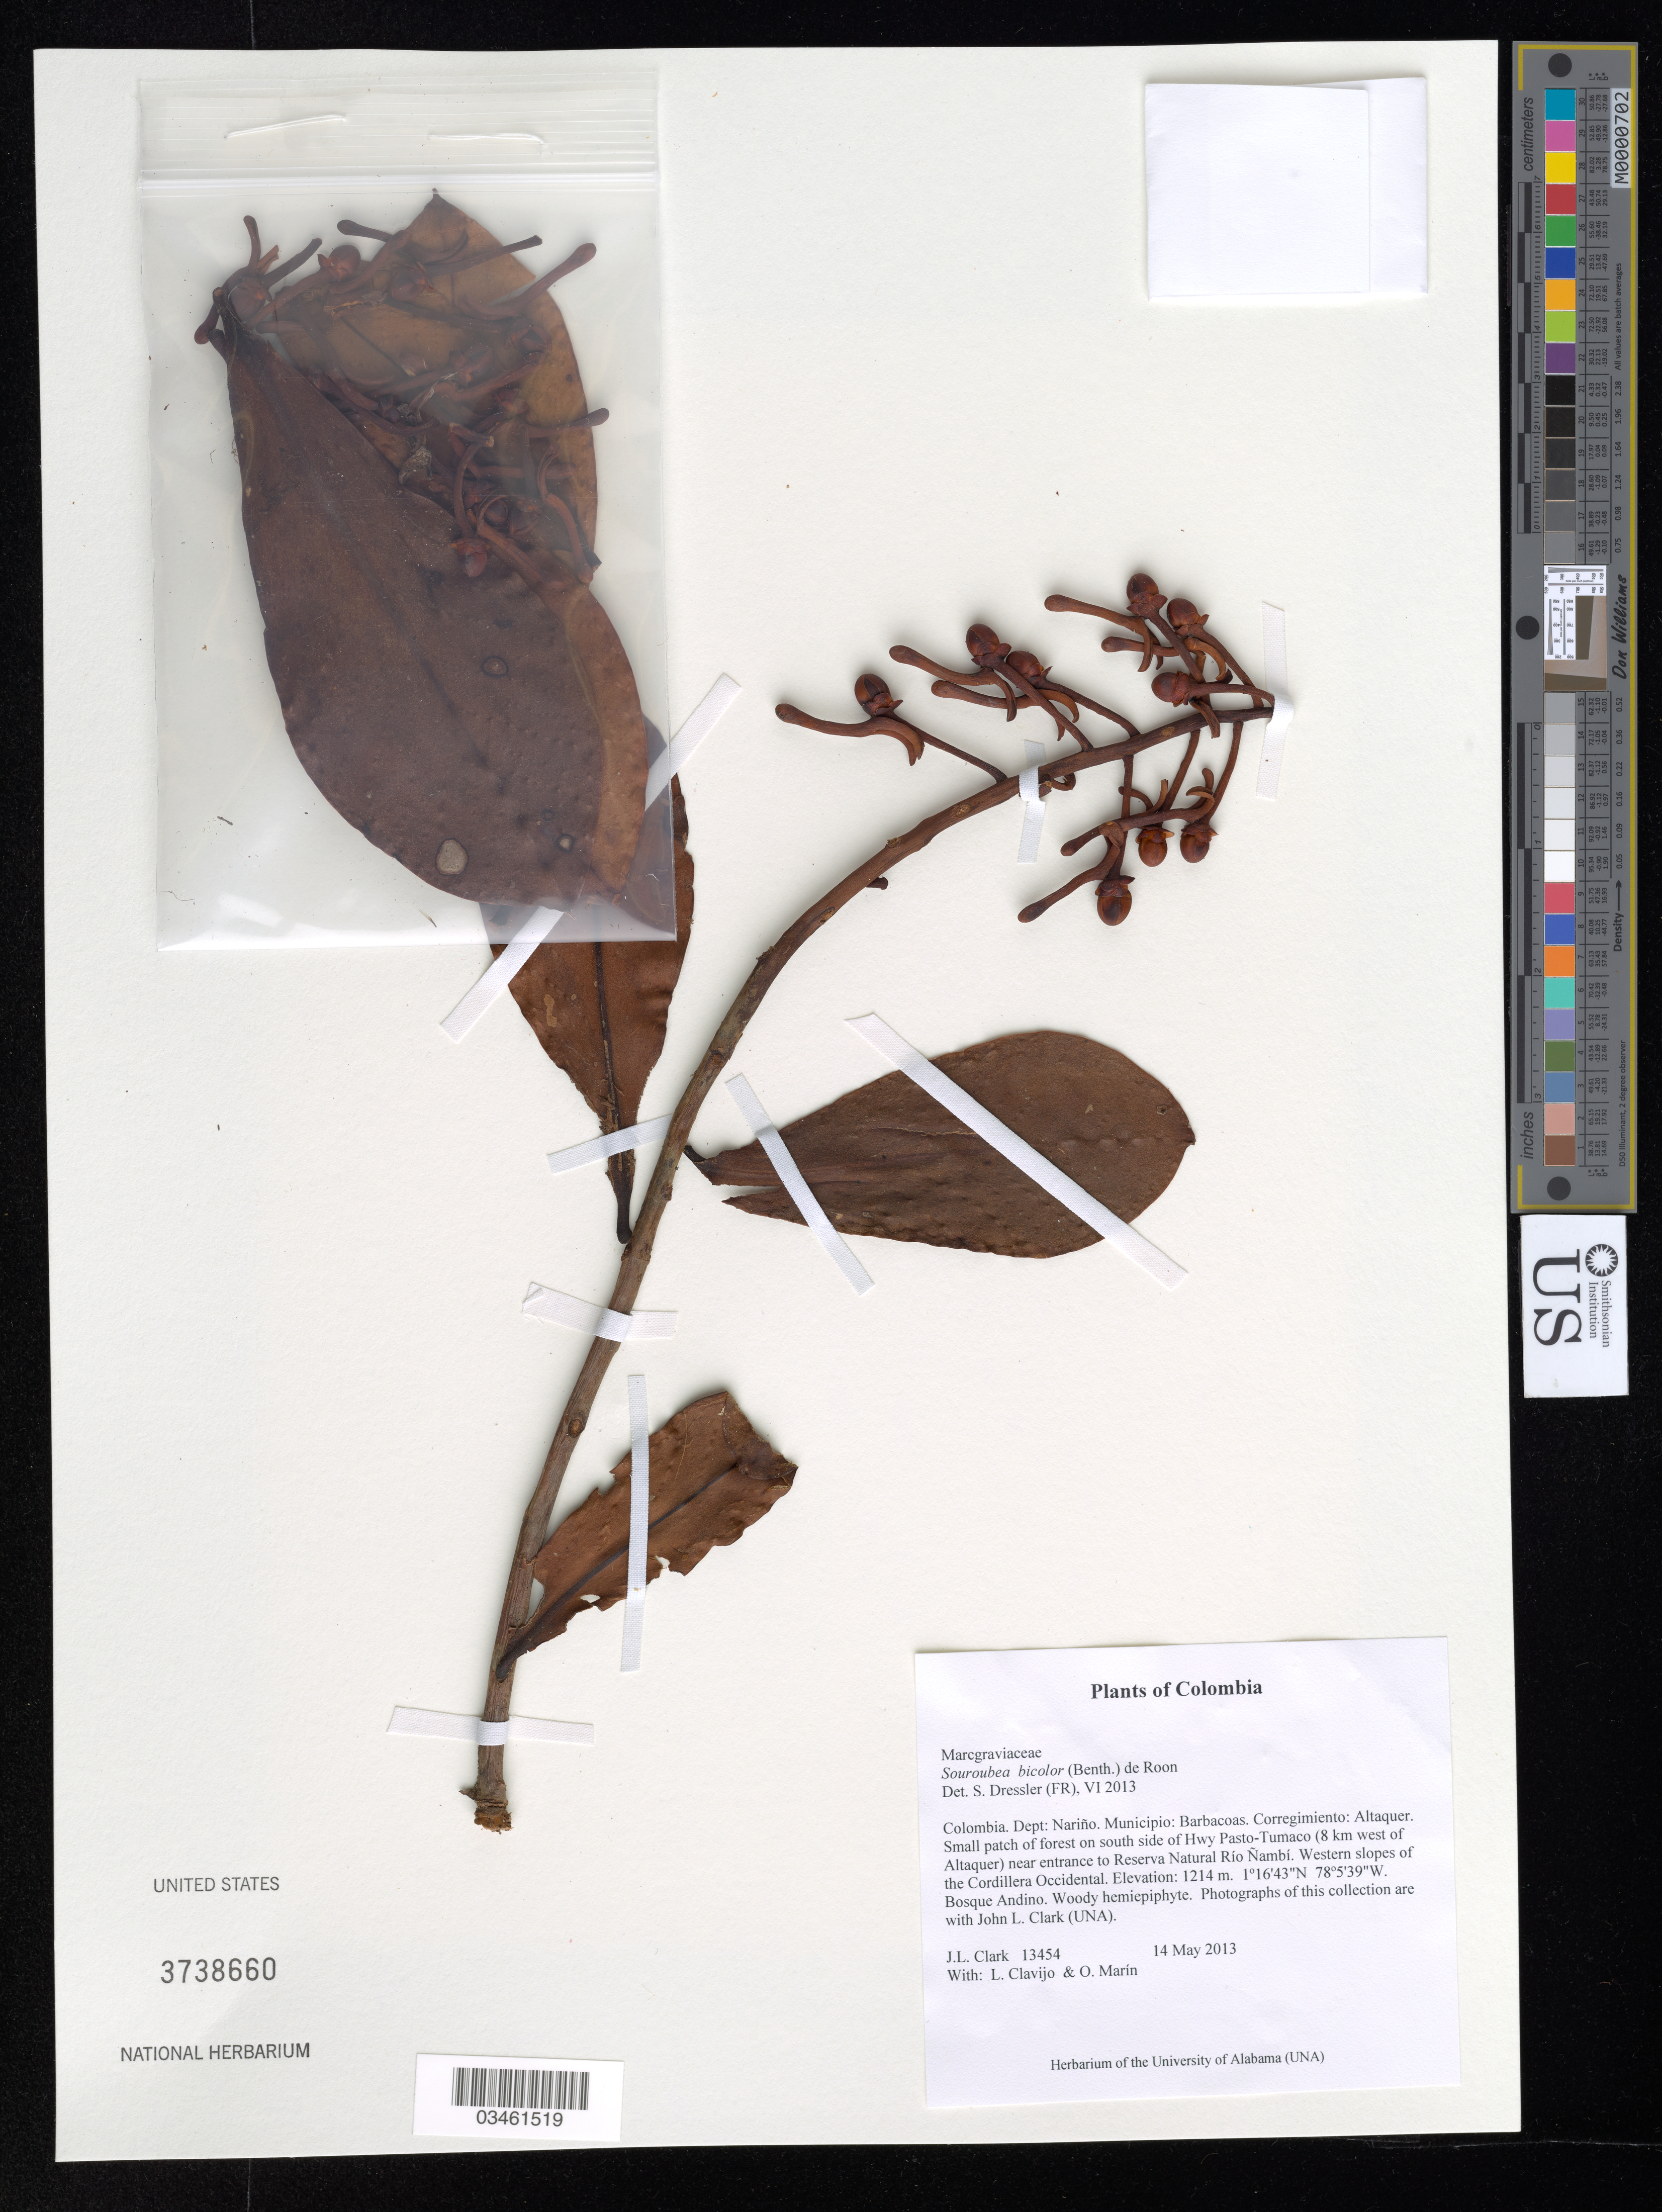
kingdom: Plantae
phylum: Tracheophyta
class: Magnoliopsida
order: Ericales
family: Marcgraviaceae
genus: Souroubea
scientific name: Souroubea bicolor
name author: (Benth.) de Roon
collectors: J. L. Clark, L. Clavijo & O. Marín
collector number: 13454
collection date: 2013-05-14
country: Colombia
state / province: Nariño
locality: Dept: Nariño. Municipio: Barbacoas. Corregimiento: Altaquer. Small patch of forest on south side of Hwy Pasto-Tumasco (8 km west of Altaquer) near entrance to Reserva Natural Río Ñambí. Western slopes of the Cordillera Occidental.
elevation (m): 1214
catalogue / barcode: US 3738660